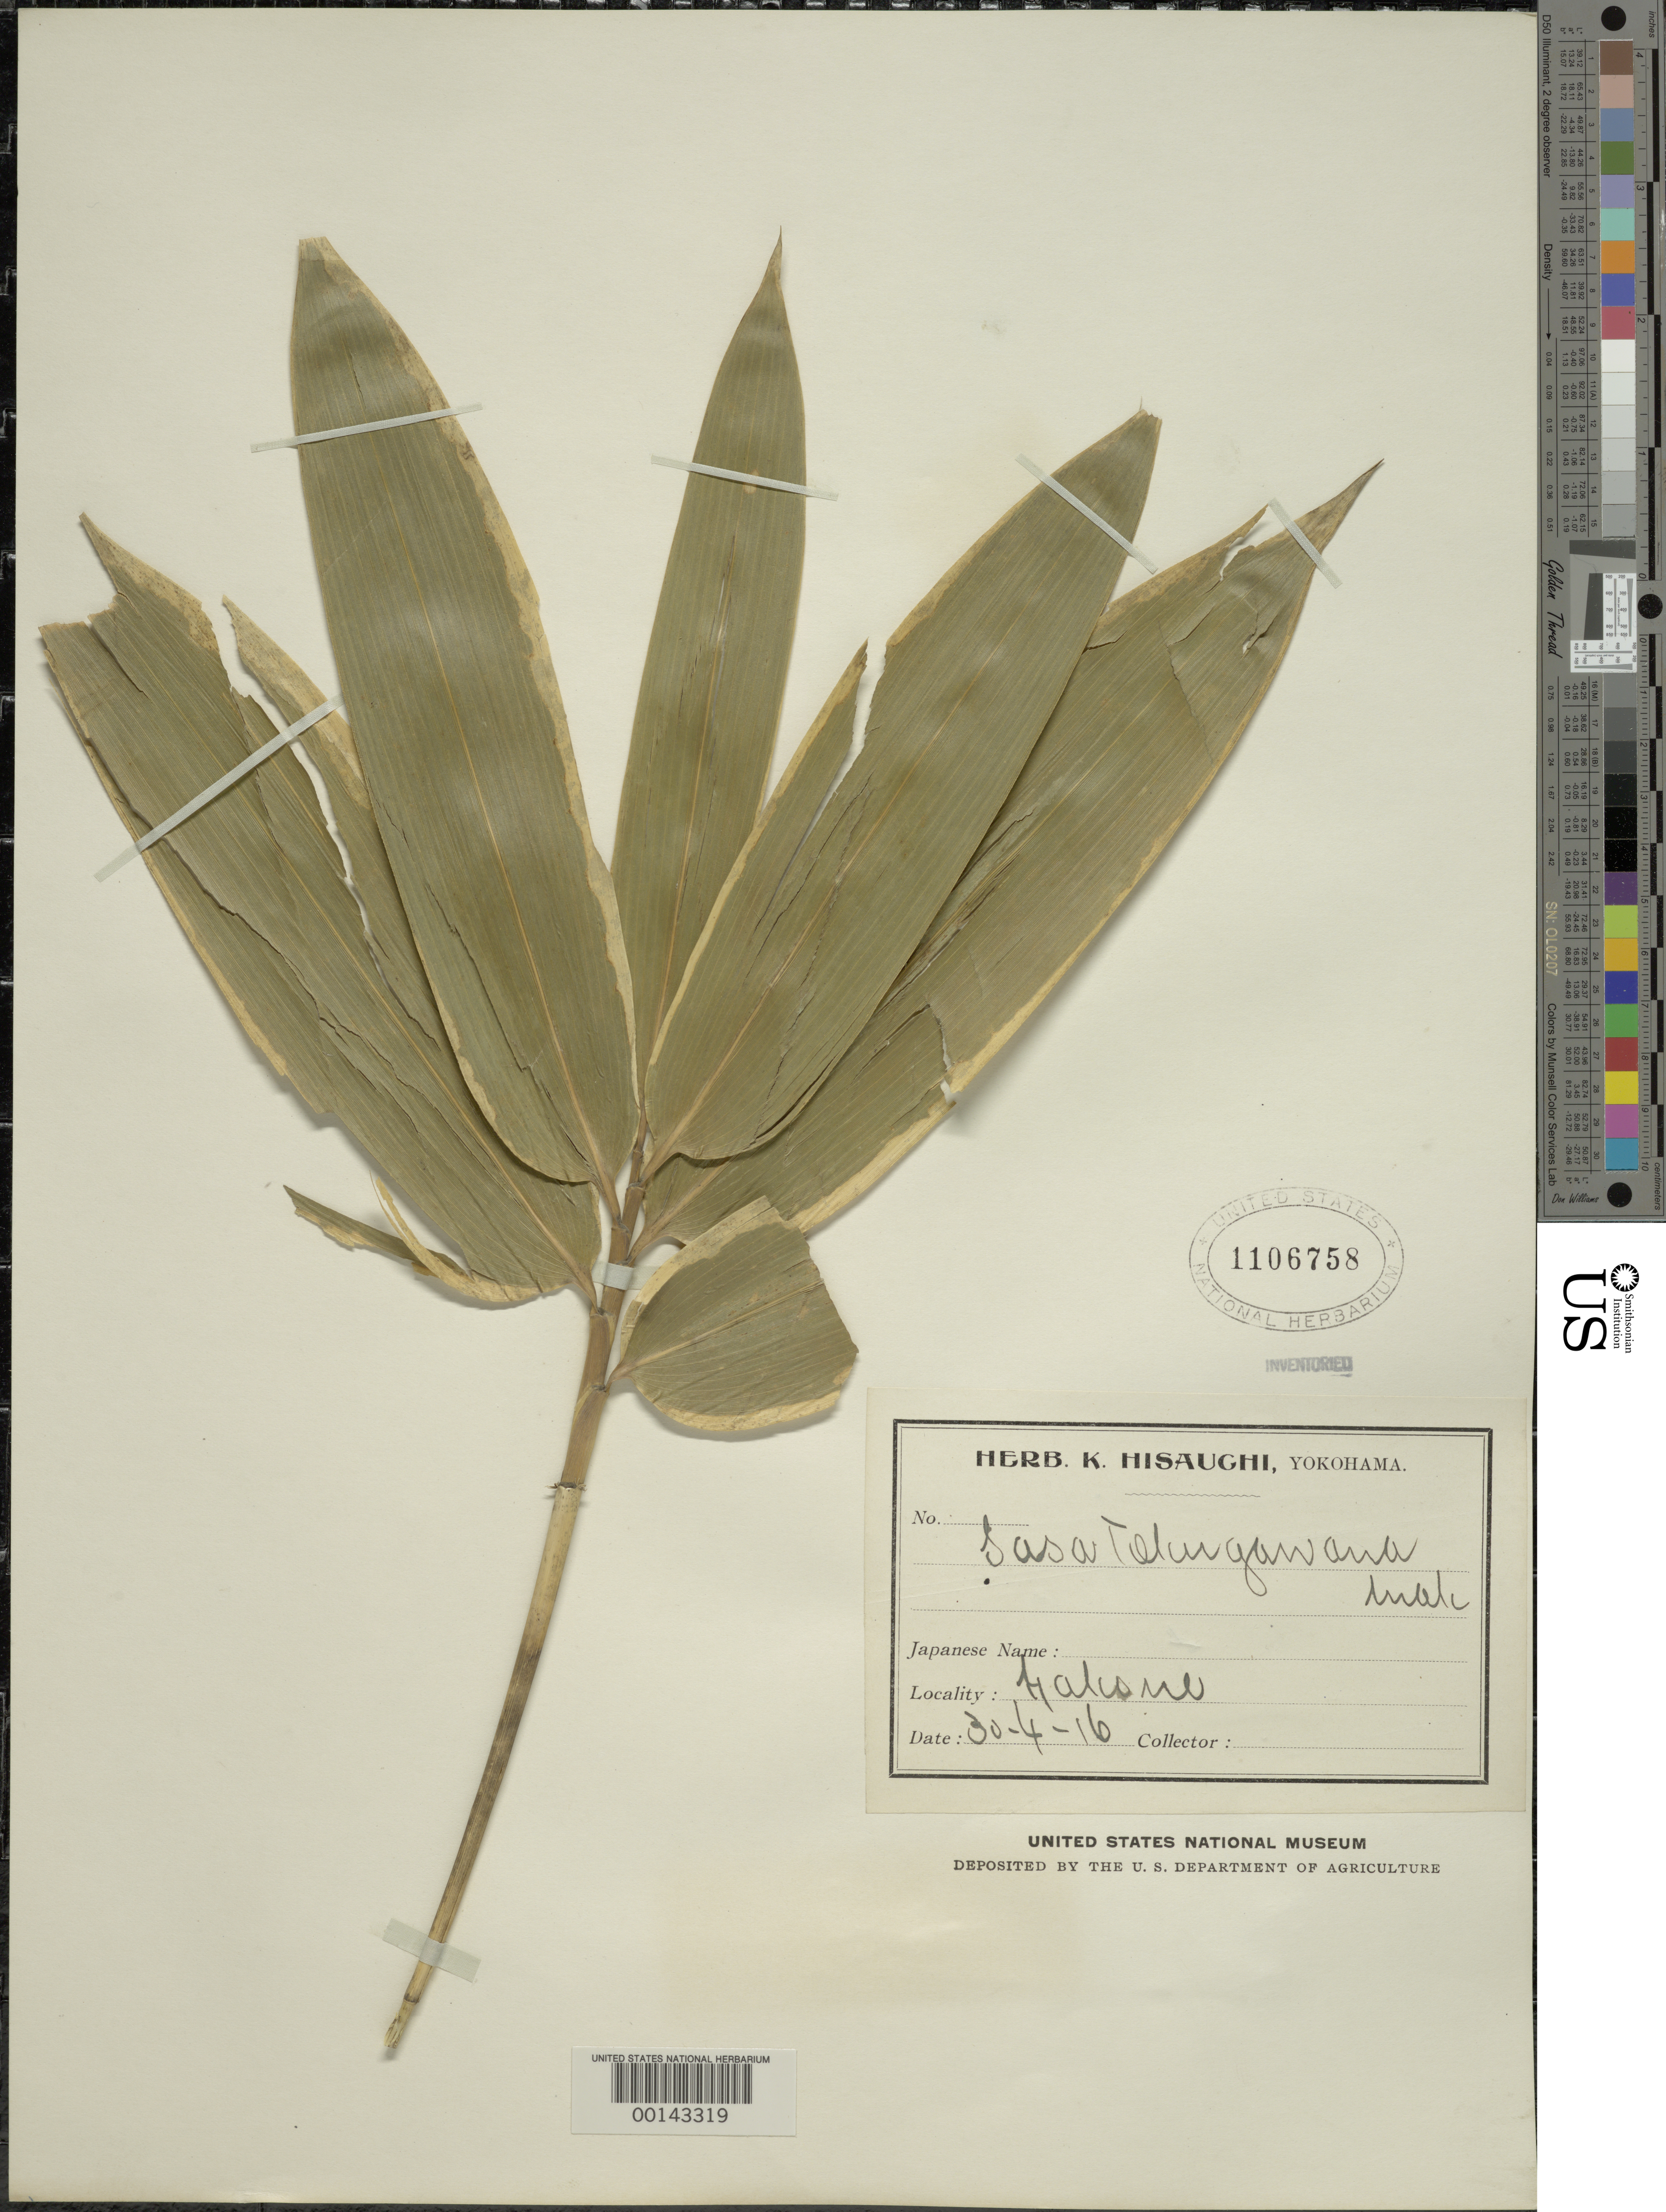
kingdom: Plantae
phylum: Tracheophyta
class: Liliopsida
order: Poales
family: Poaceae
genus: Sasa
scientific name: Sasa tokugawana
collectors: K. Hisauchi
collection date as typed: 30 Apr 1916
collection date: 1916-04-30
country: Japan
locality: Hakone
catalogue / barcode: US 1106758